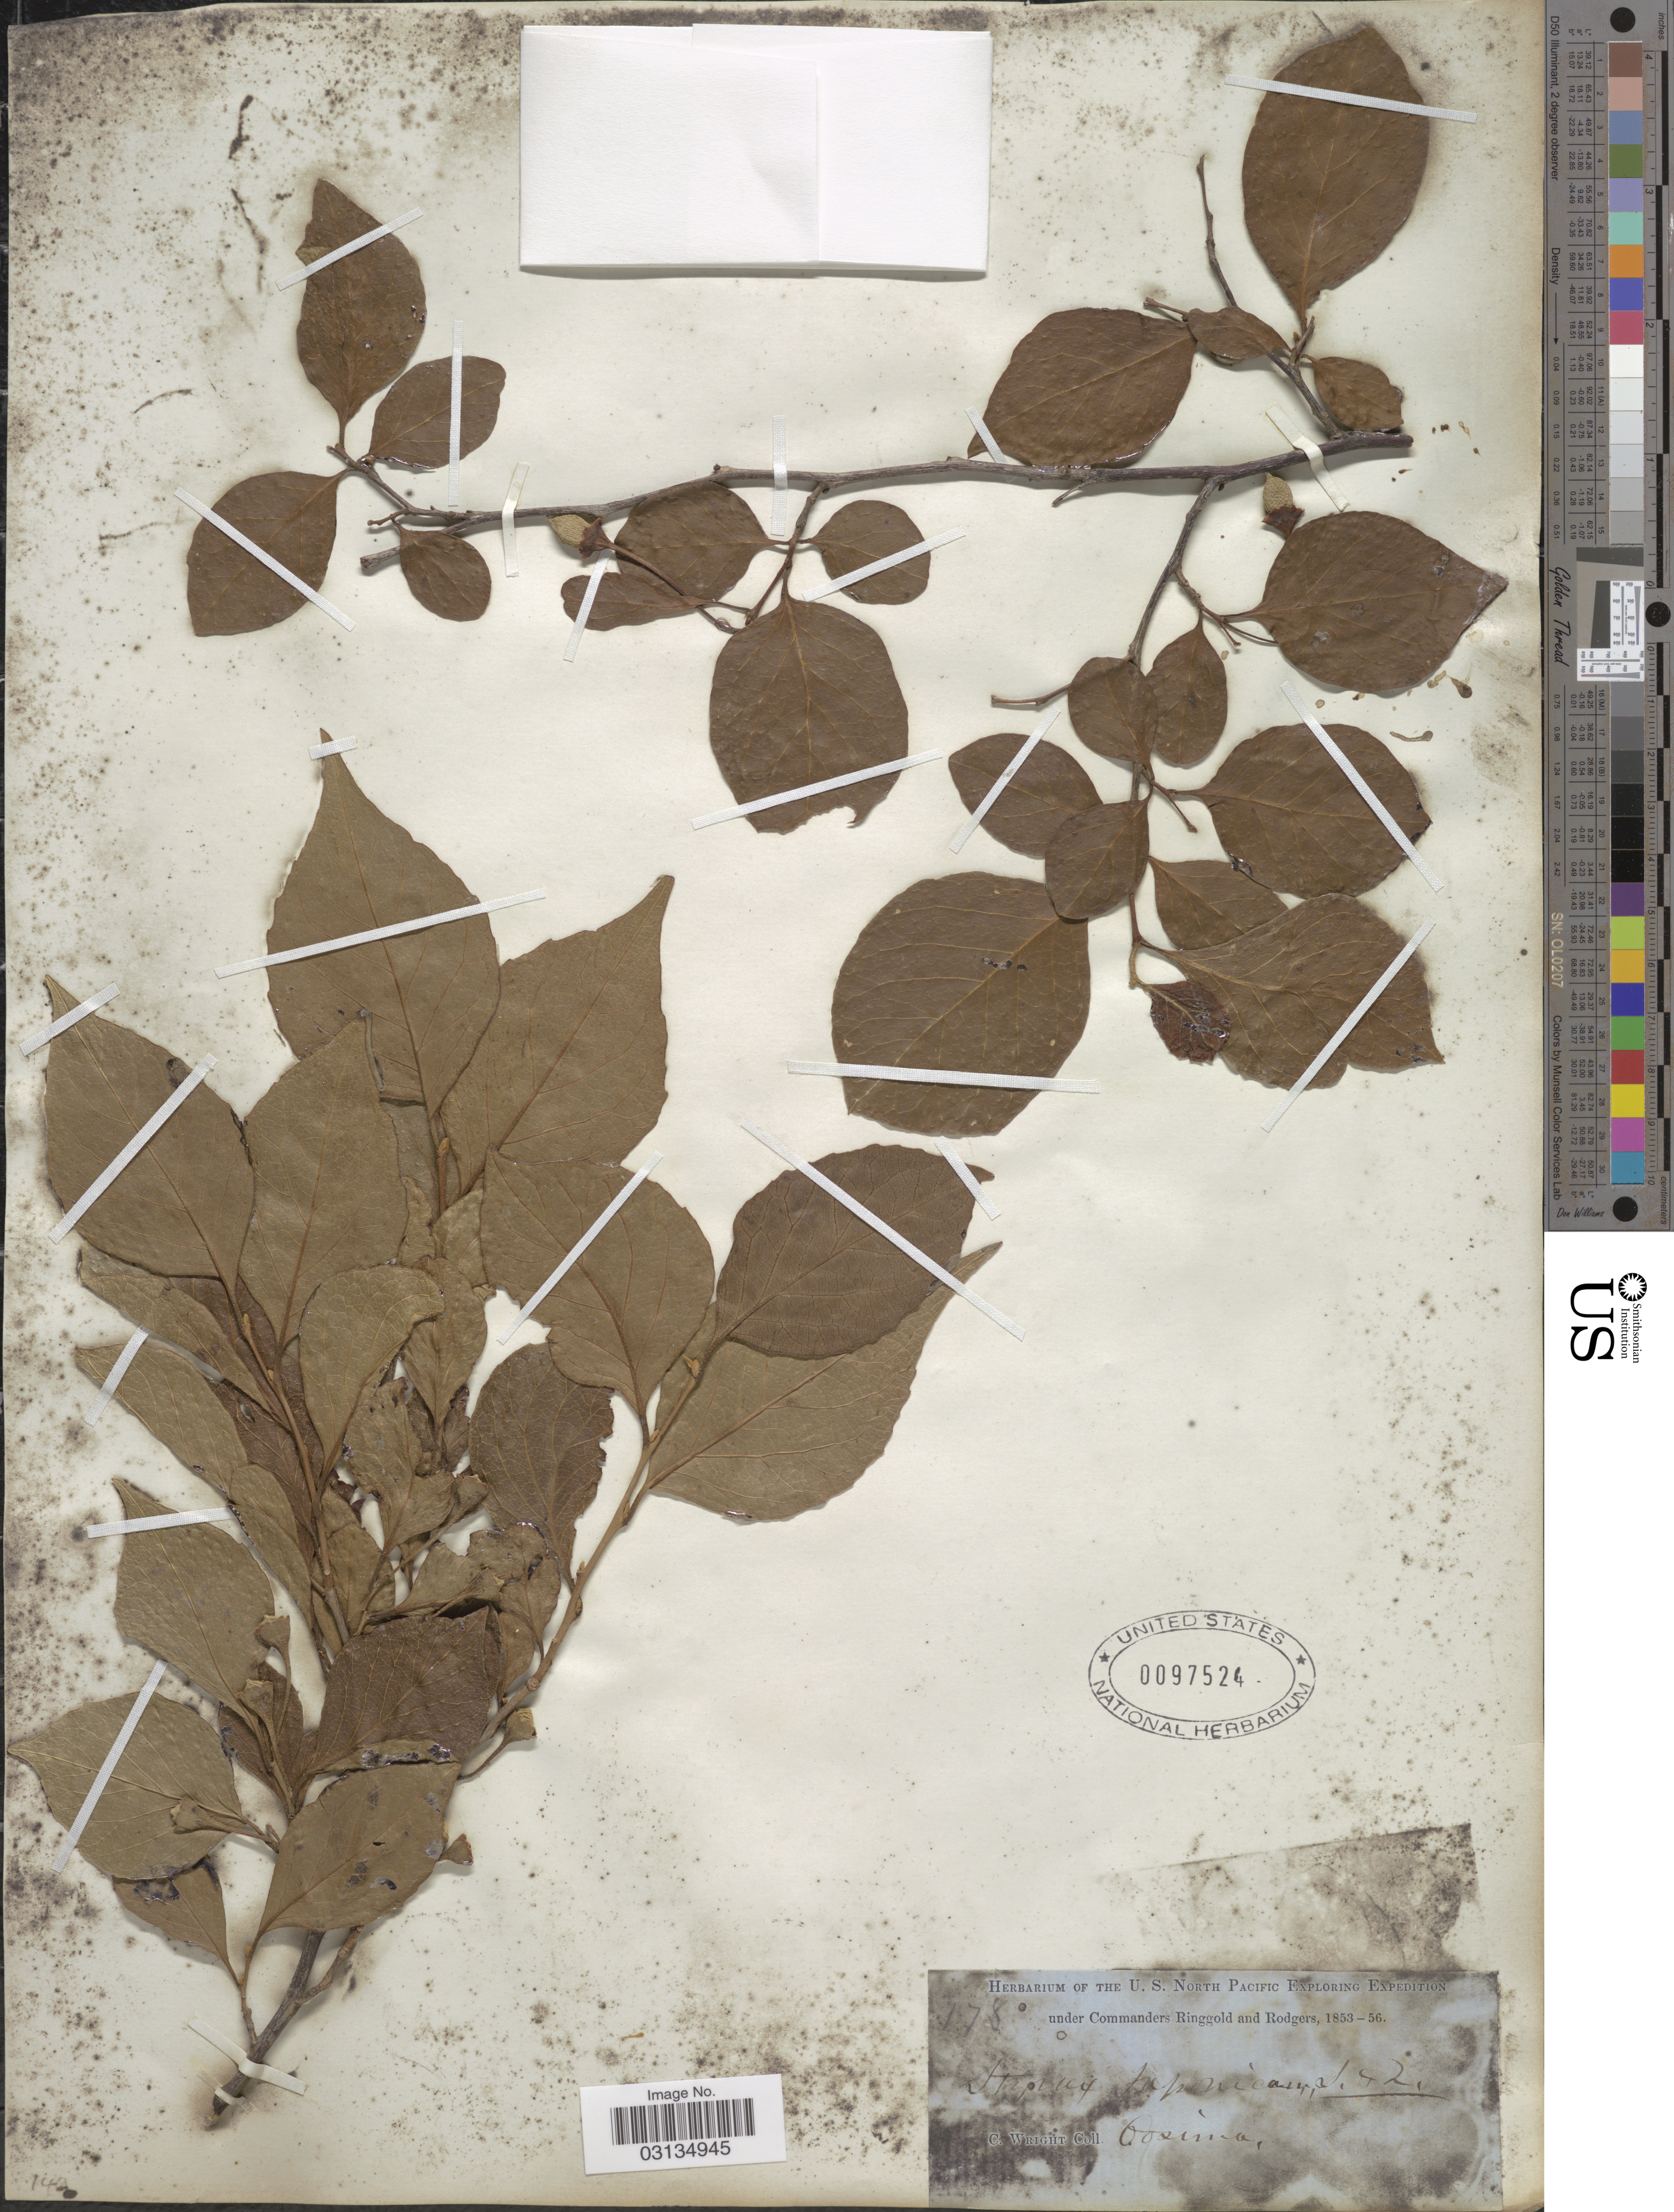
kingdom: Plantae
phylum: Tracheophyta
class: Magnoliopsida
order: Ericales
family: Styracaceae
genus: Styrax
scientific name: Styrax japonicus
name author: Siebold & Zucc.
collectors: C. Wright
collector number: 178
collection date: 1853/1856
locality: Cosima [interpreted].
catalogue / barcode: US 97524